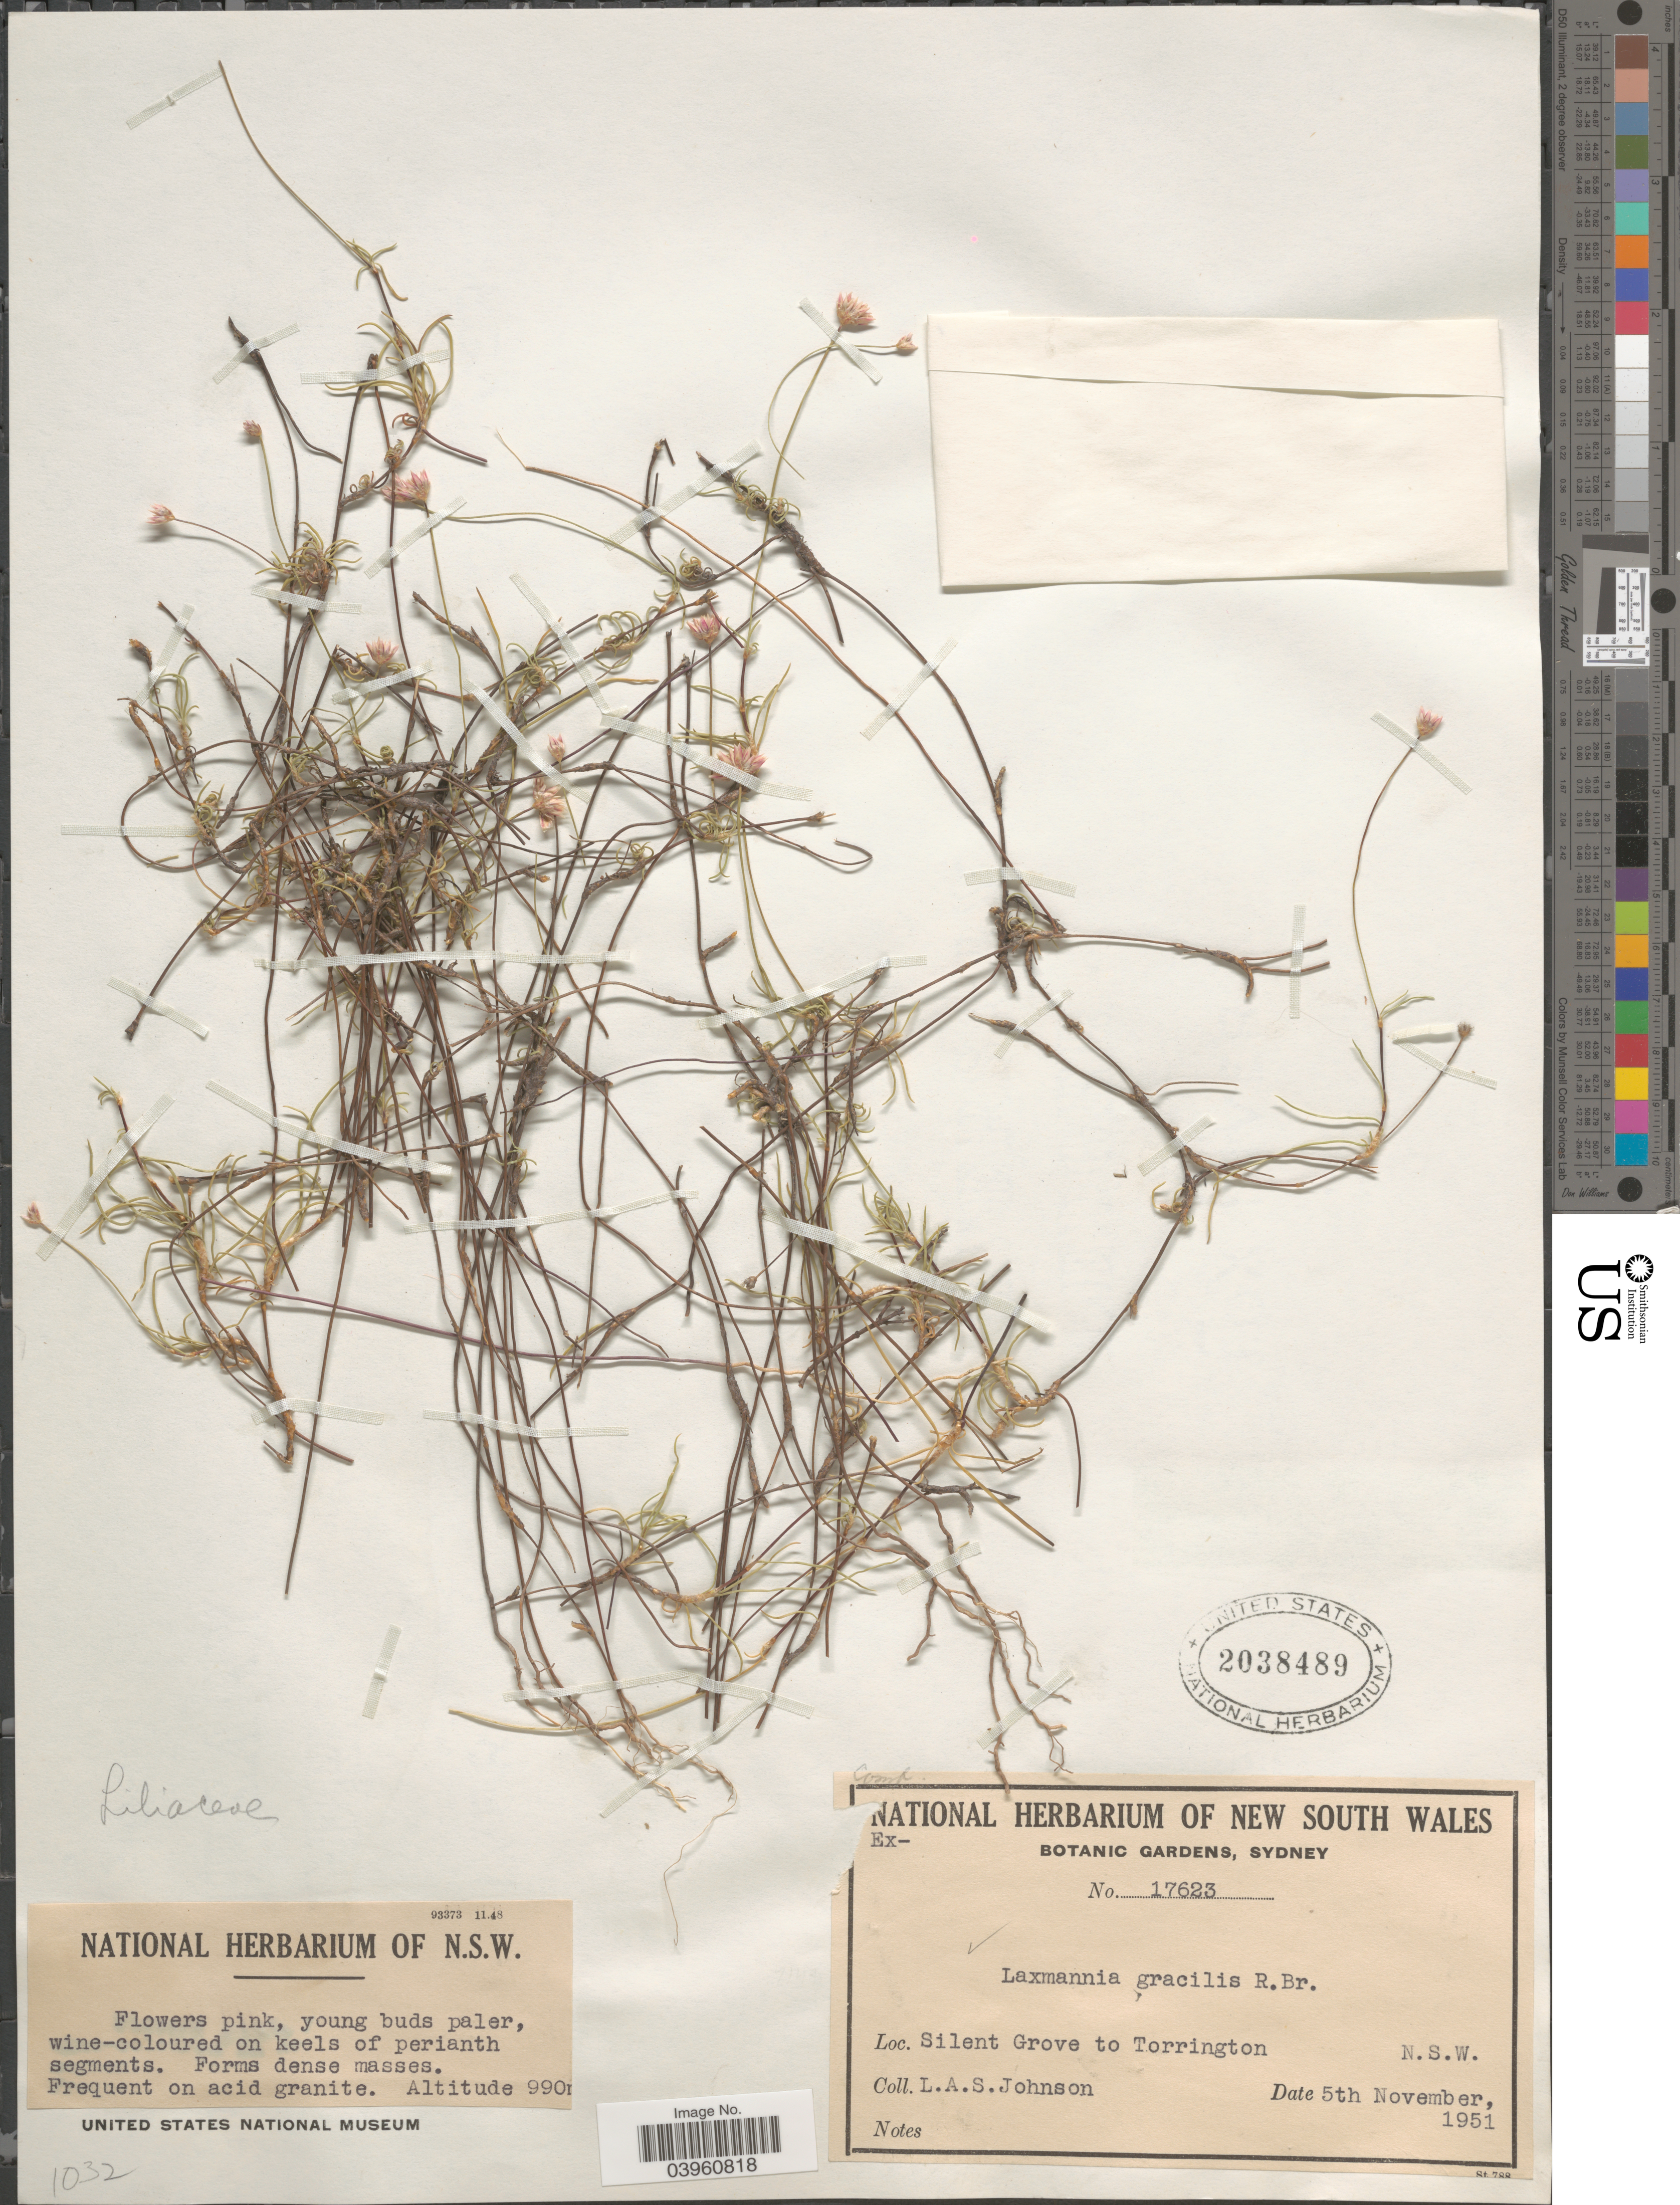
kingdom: Plantae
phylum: Tracheophyta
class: Liliopsida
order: Asparagales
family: Asparagaceae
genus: Laxmannia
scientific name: Laxmannia gracilis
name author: R. Br.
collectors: L. Johnson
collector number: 17623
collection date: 1951-11-05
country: Australia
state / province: New South Wales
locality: Silent Grove to Torrington.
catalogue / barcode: US 2038489